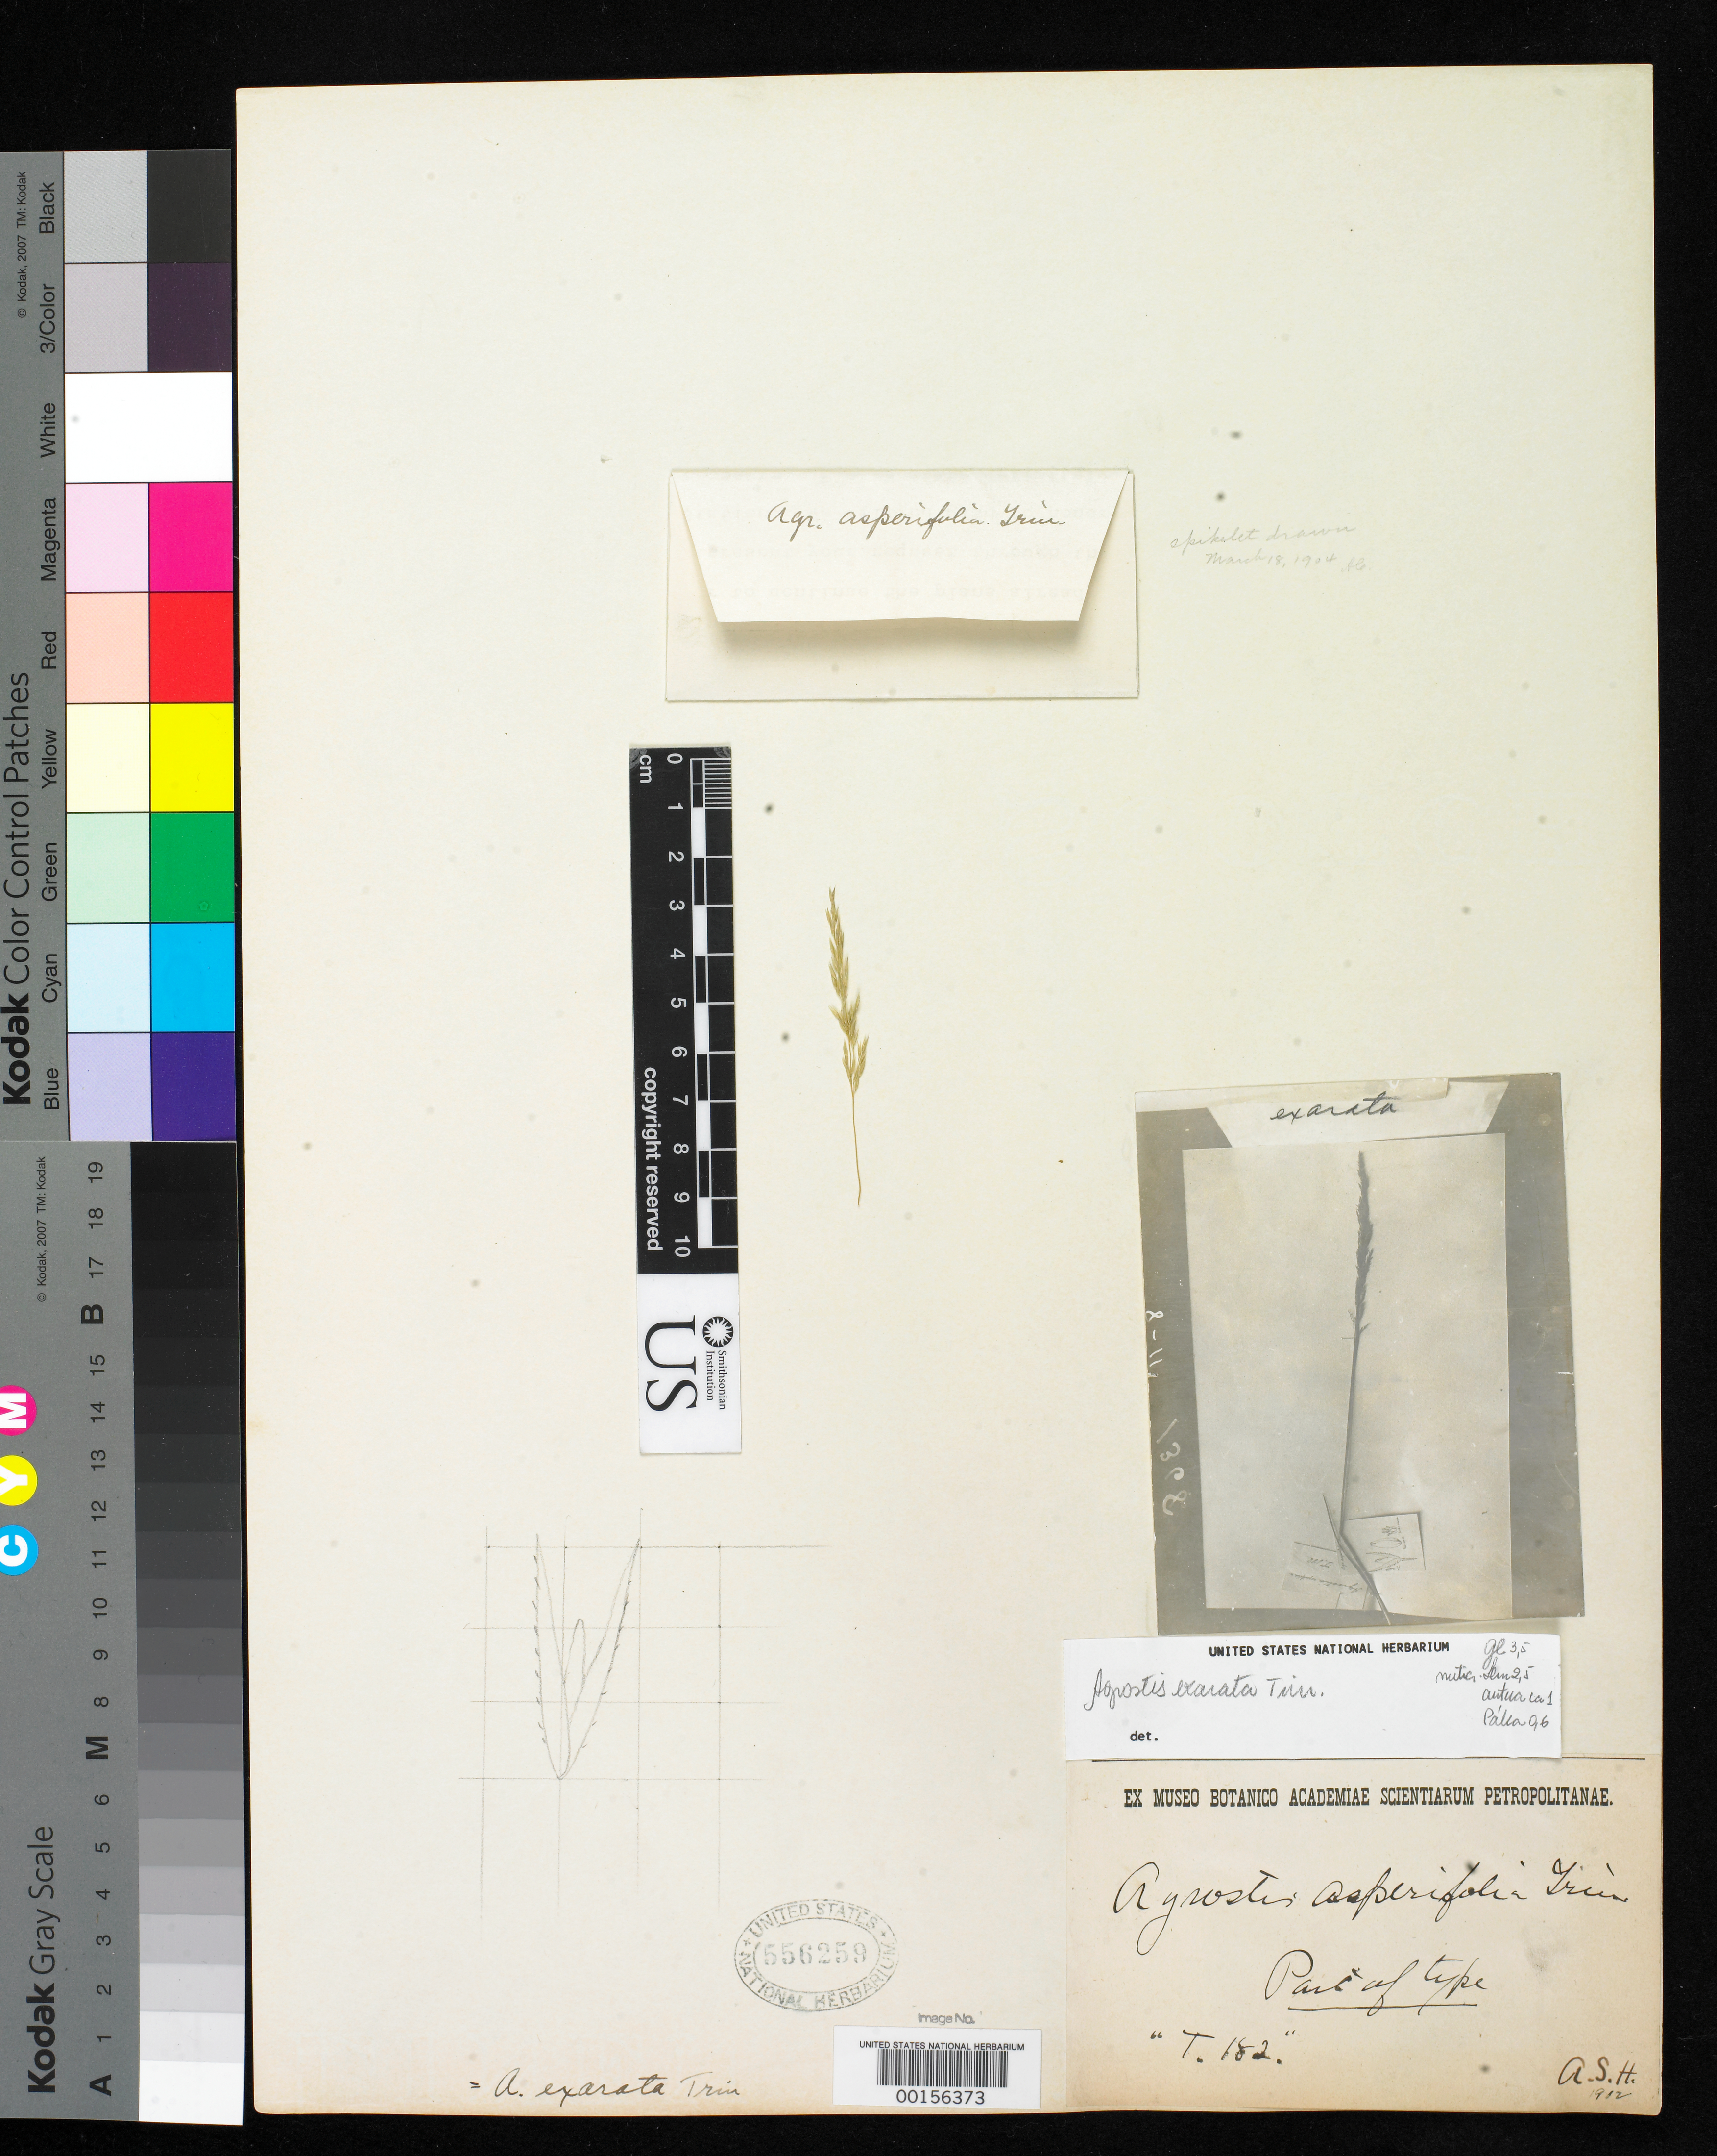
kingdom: Plantae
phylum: Tracheophyta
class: Liliopsida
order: Poales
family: Poaceae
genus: Agrostis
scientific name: Agrostis asperifolia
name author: Trin.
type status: Type Fragment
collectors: J. D. Hooker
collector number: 182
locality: "America Boreal"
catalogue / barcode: US 556259